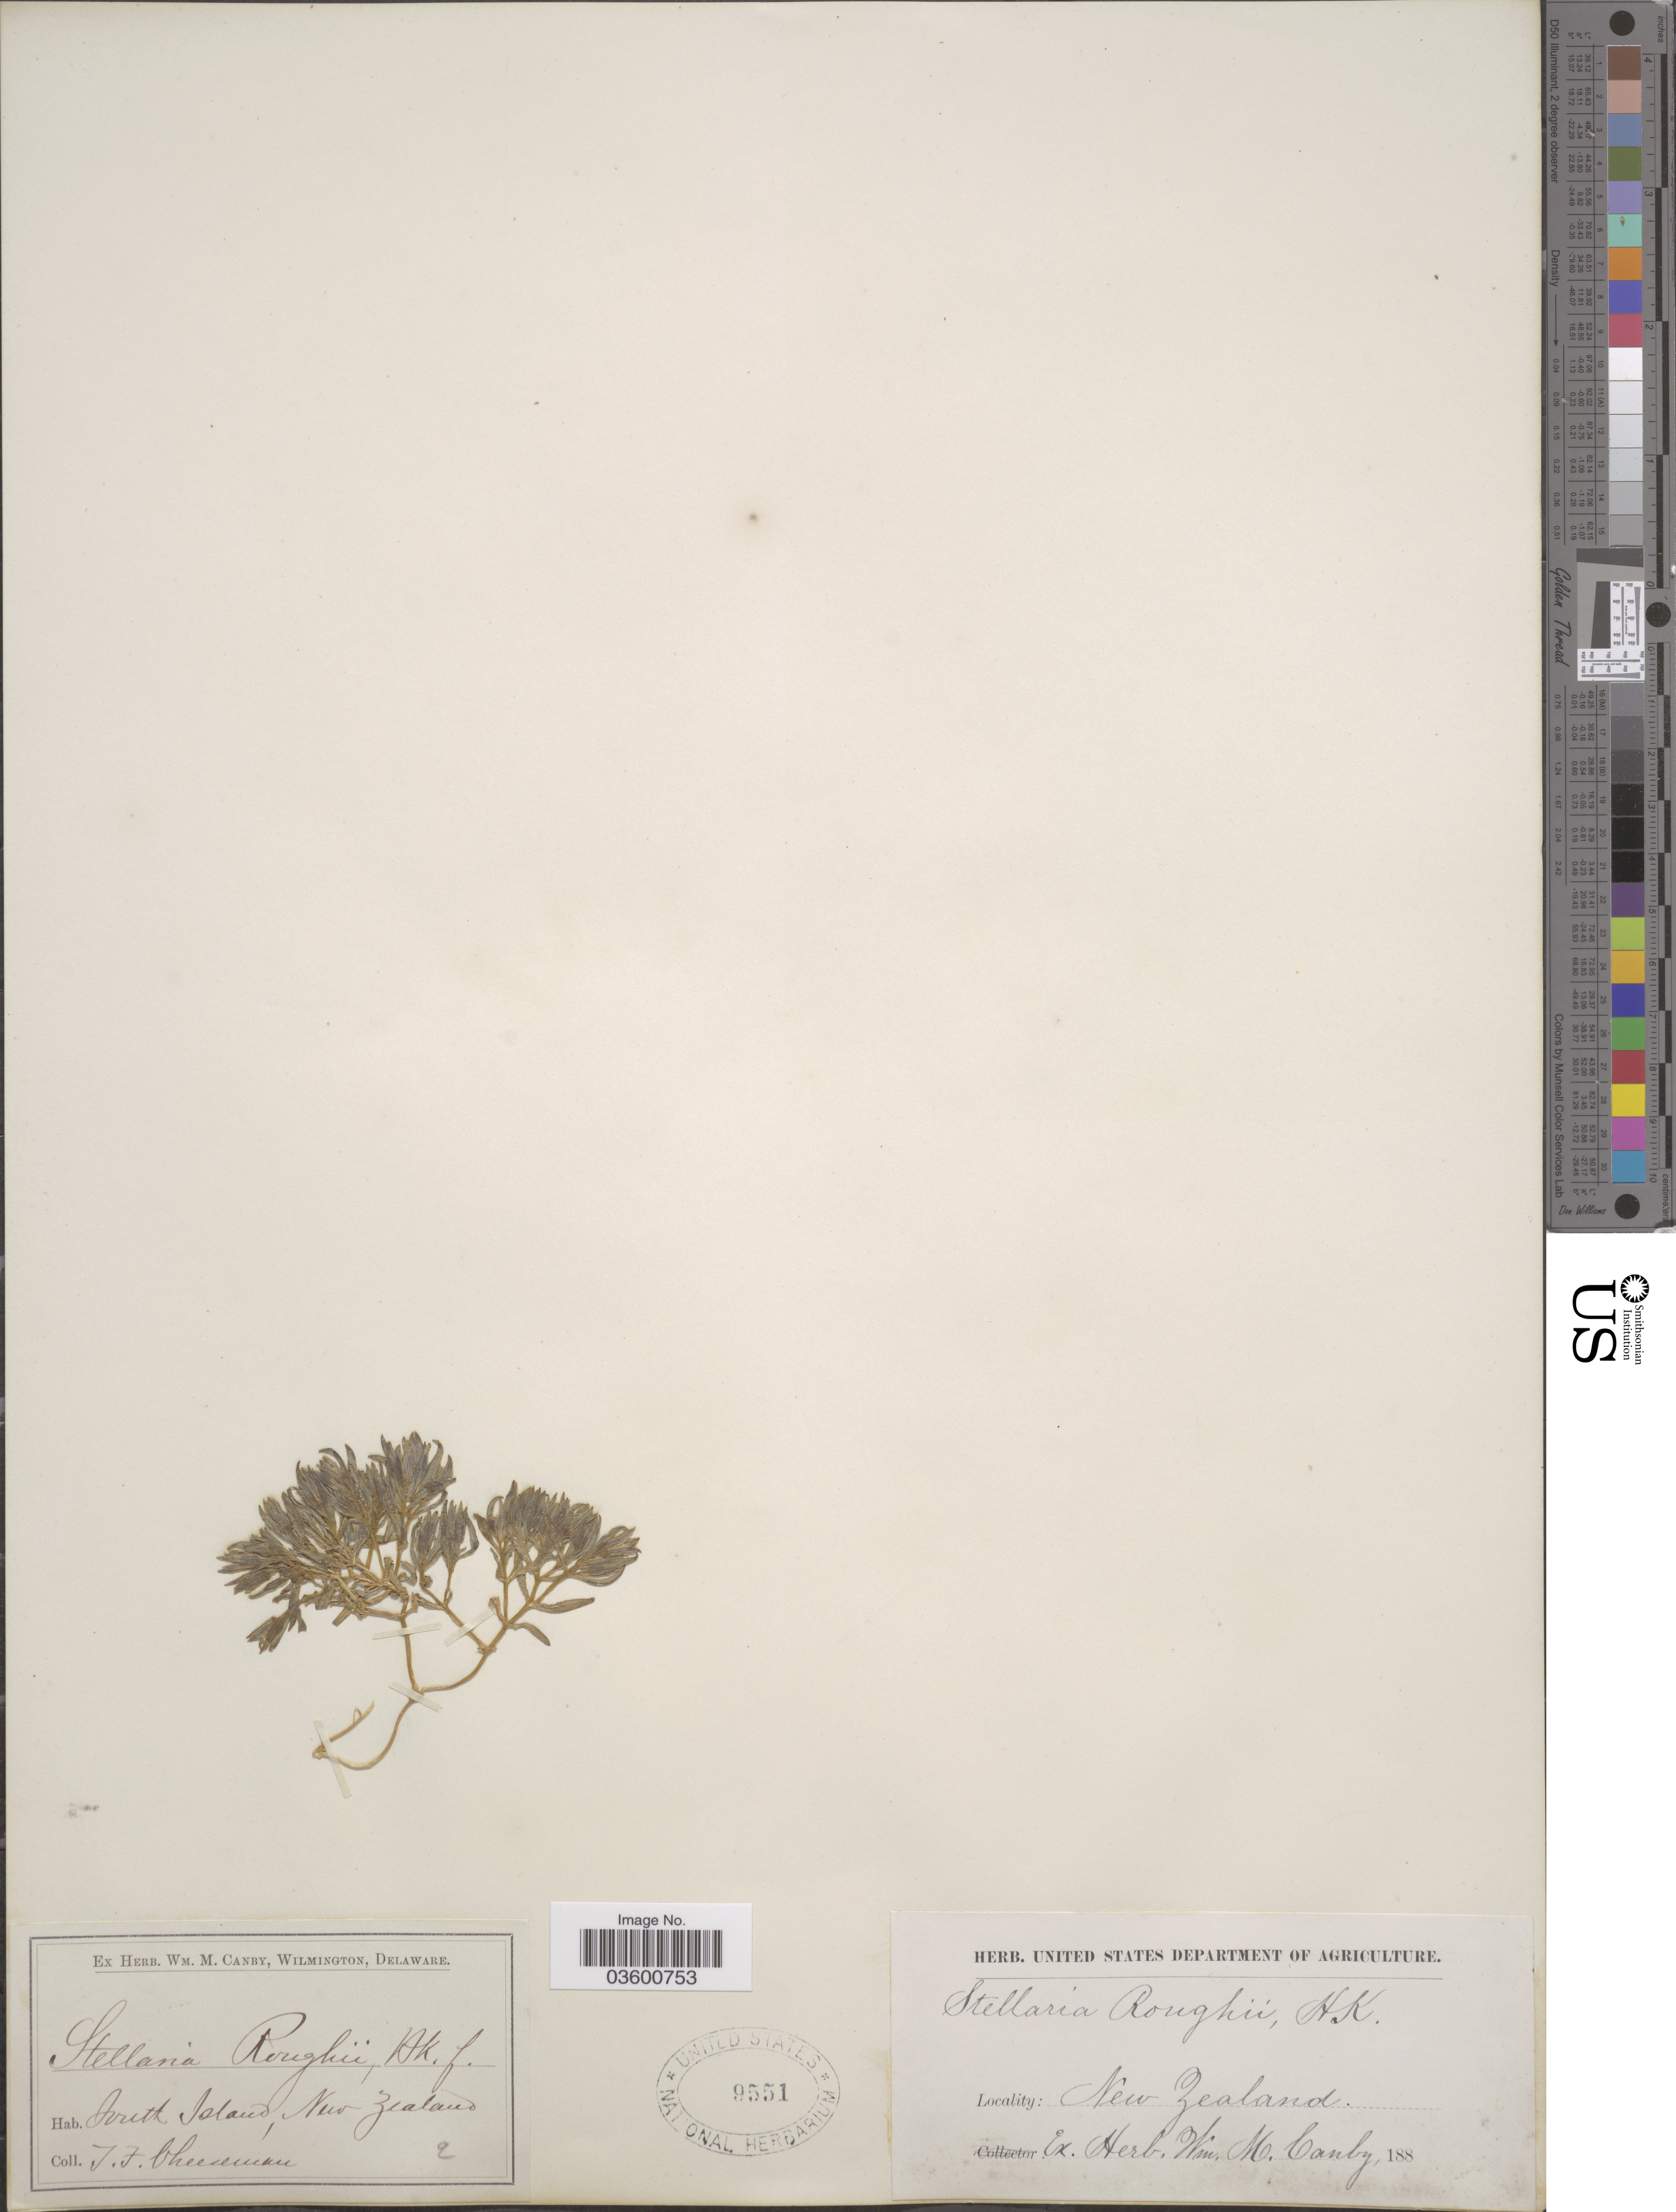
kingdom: Plantae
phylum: Tracheophyta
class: Magnoliopsida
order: Caryophyllales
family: Caryophyllaceae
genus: Stellaria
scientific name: Stellaria roughii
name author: Hook. f.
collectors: T. F. Cheeseman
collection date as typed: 188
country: New Zealand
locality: South Island.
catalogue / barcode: US 9551